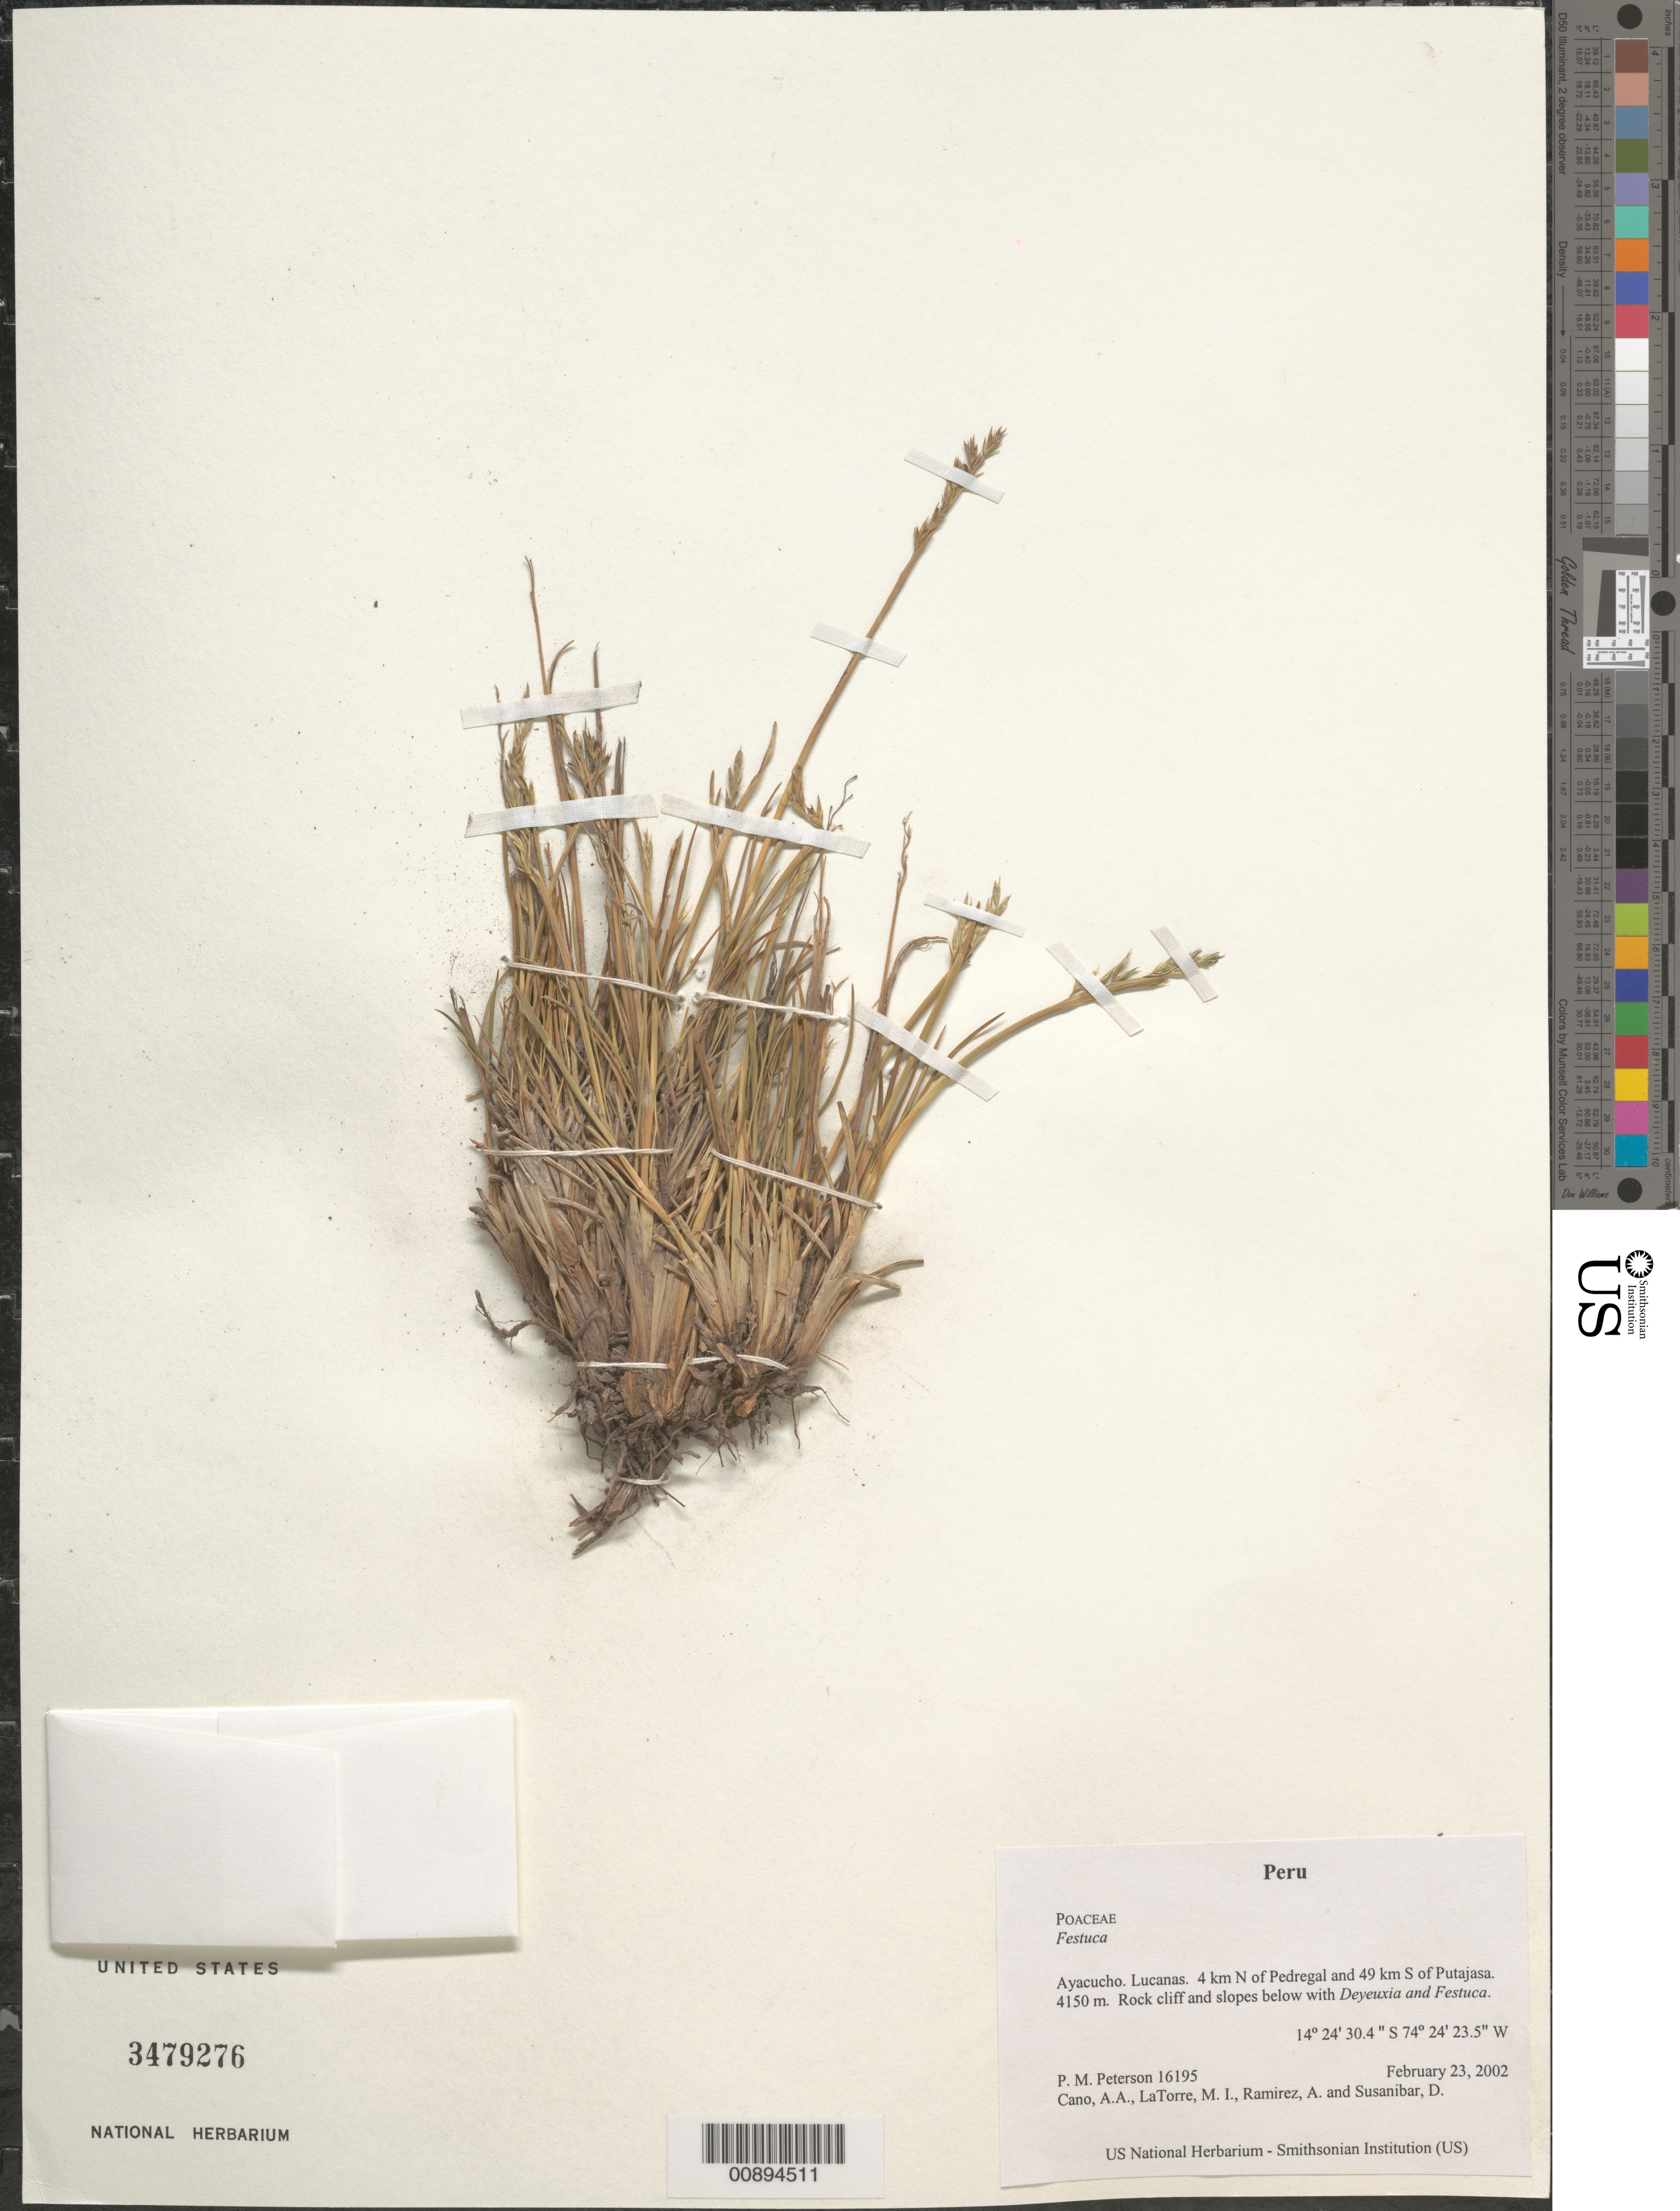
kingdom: Plantae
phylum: Tracheophyta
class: Liliopsida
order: Poales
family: Poaceae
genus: Festuca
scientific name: Festuca sp.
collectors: P. M. Peterson, A. Cano, M. I. La Torre, A. Ramírez & D. Susanibar Cruz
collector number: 16195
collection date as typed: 23 Feb 2002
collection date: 2002-02-23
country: Peru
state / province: Ayacucho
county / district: Lucanas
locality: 4 km N of Pedregal and 49 km S of Putajasa.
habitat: Rock cliff and slopes below with ~Deyeuxia and Festuca~.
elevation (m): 4150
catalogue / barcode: US 3479276